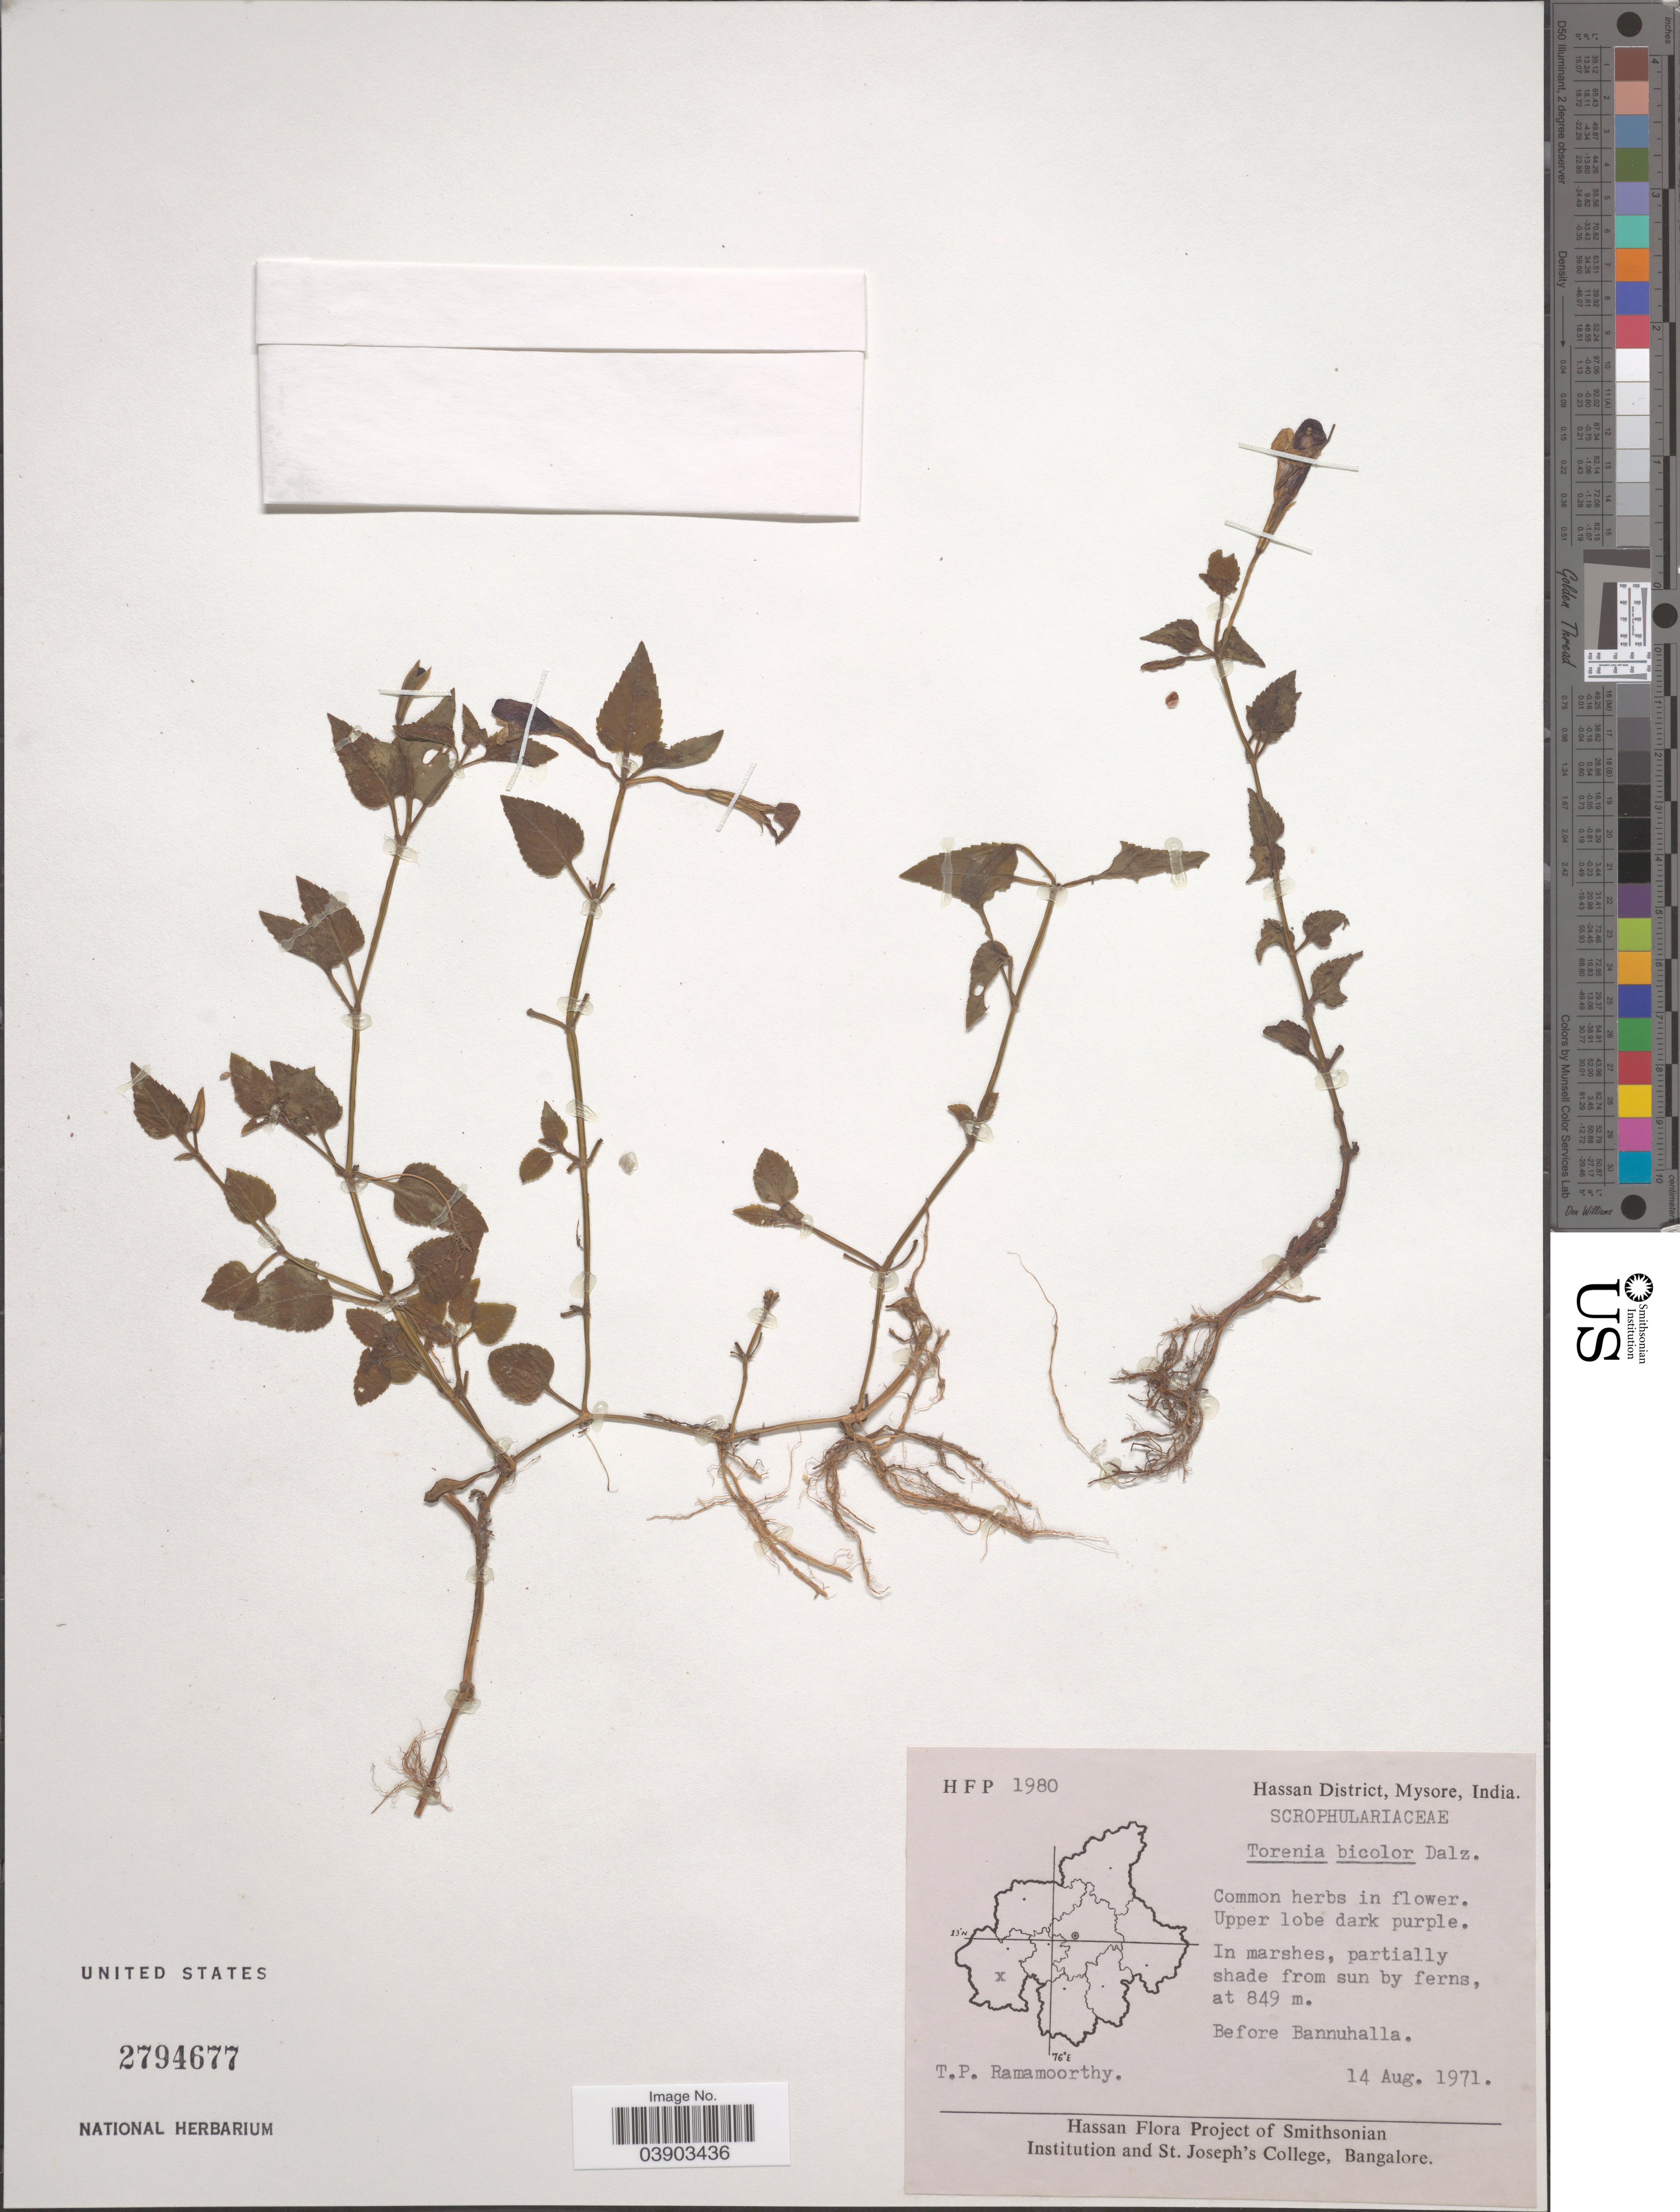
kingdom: Plantae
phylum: Tracheophyta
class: Magnoliopsida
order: Lamiales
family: Linderniaceae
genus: Torenia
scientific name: Torenia bicolor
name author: Dalzell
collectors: T. P. Ramamoorthy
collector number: HFP1980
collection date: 1971-08-14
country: India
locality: Hassan District, Mysore. Before Bannuhalla.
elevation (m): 849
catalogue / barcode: US 2794677